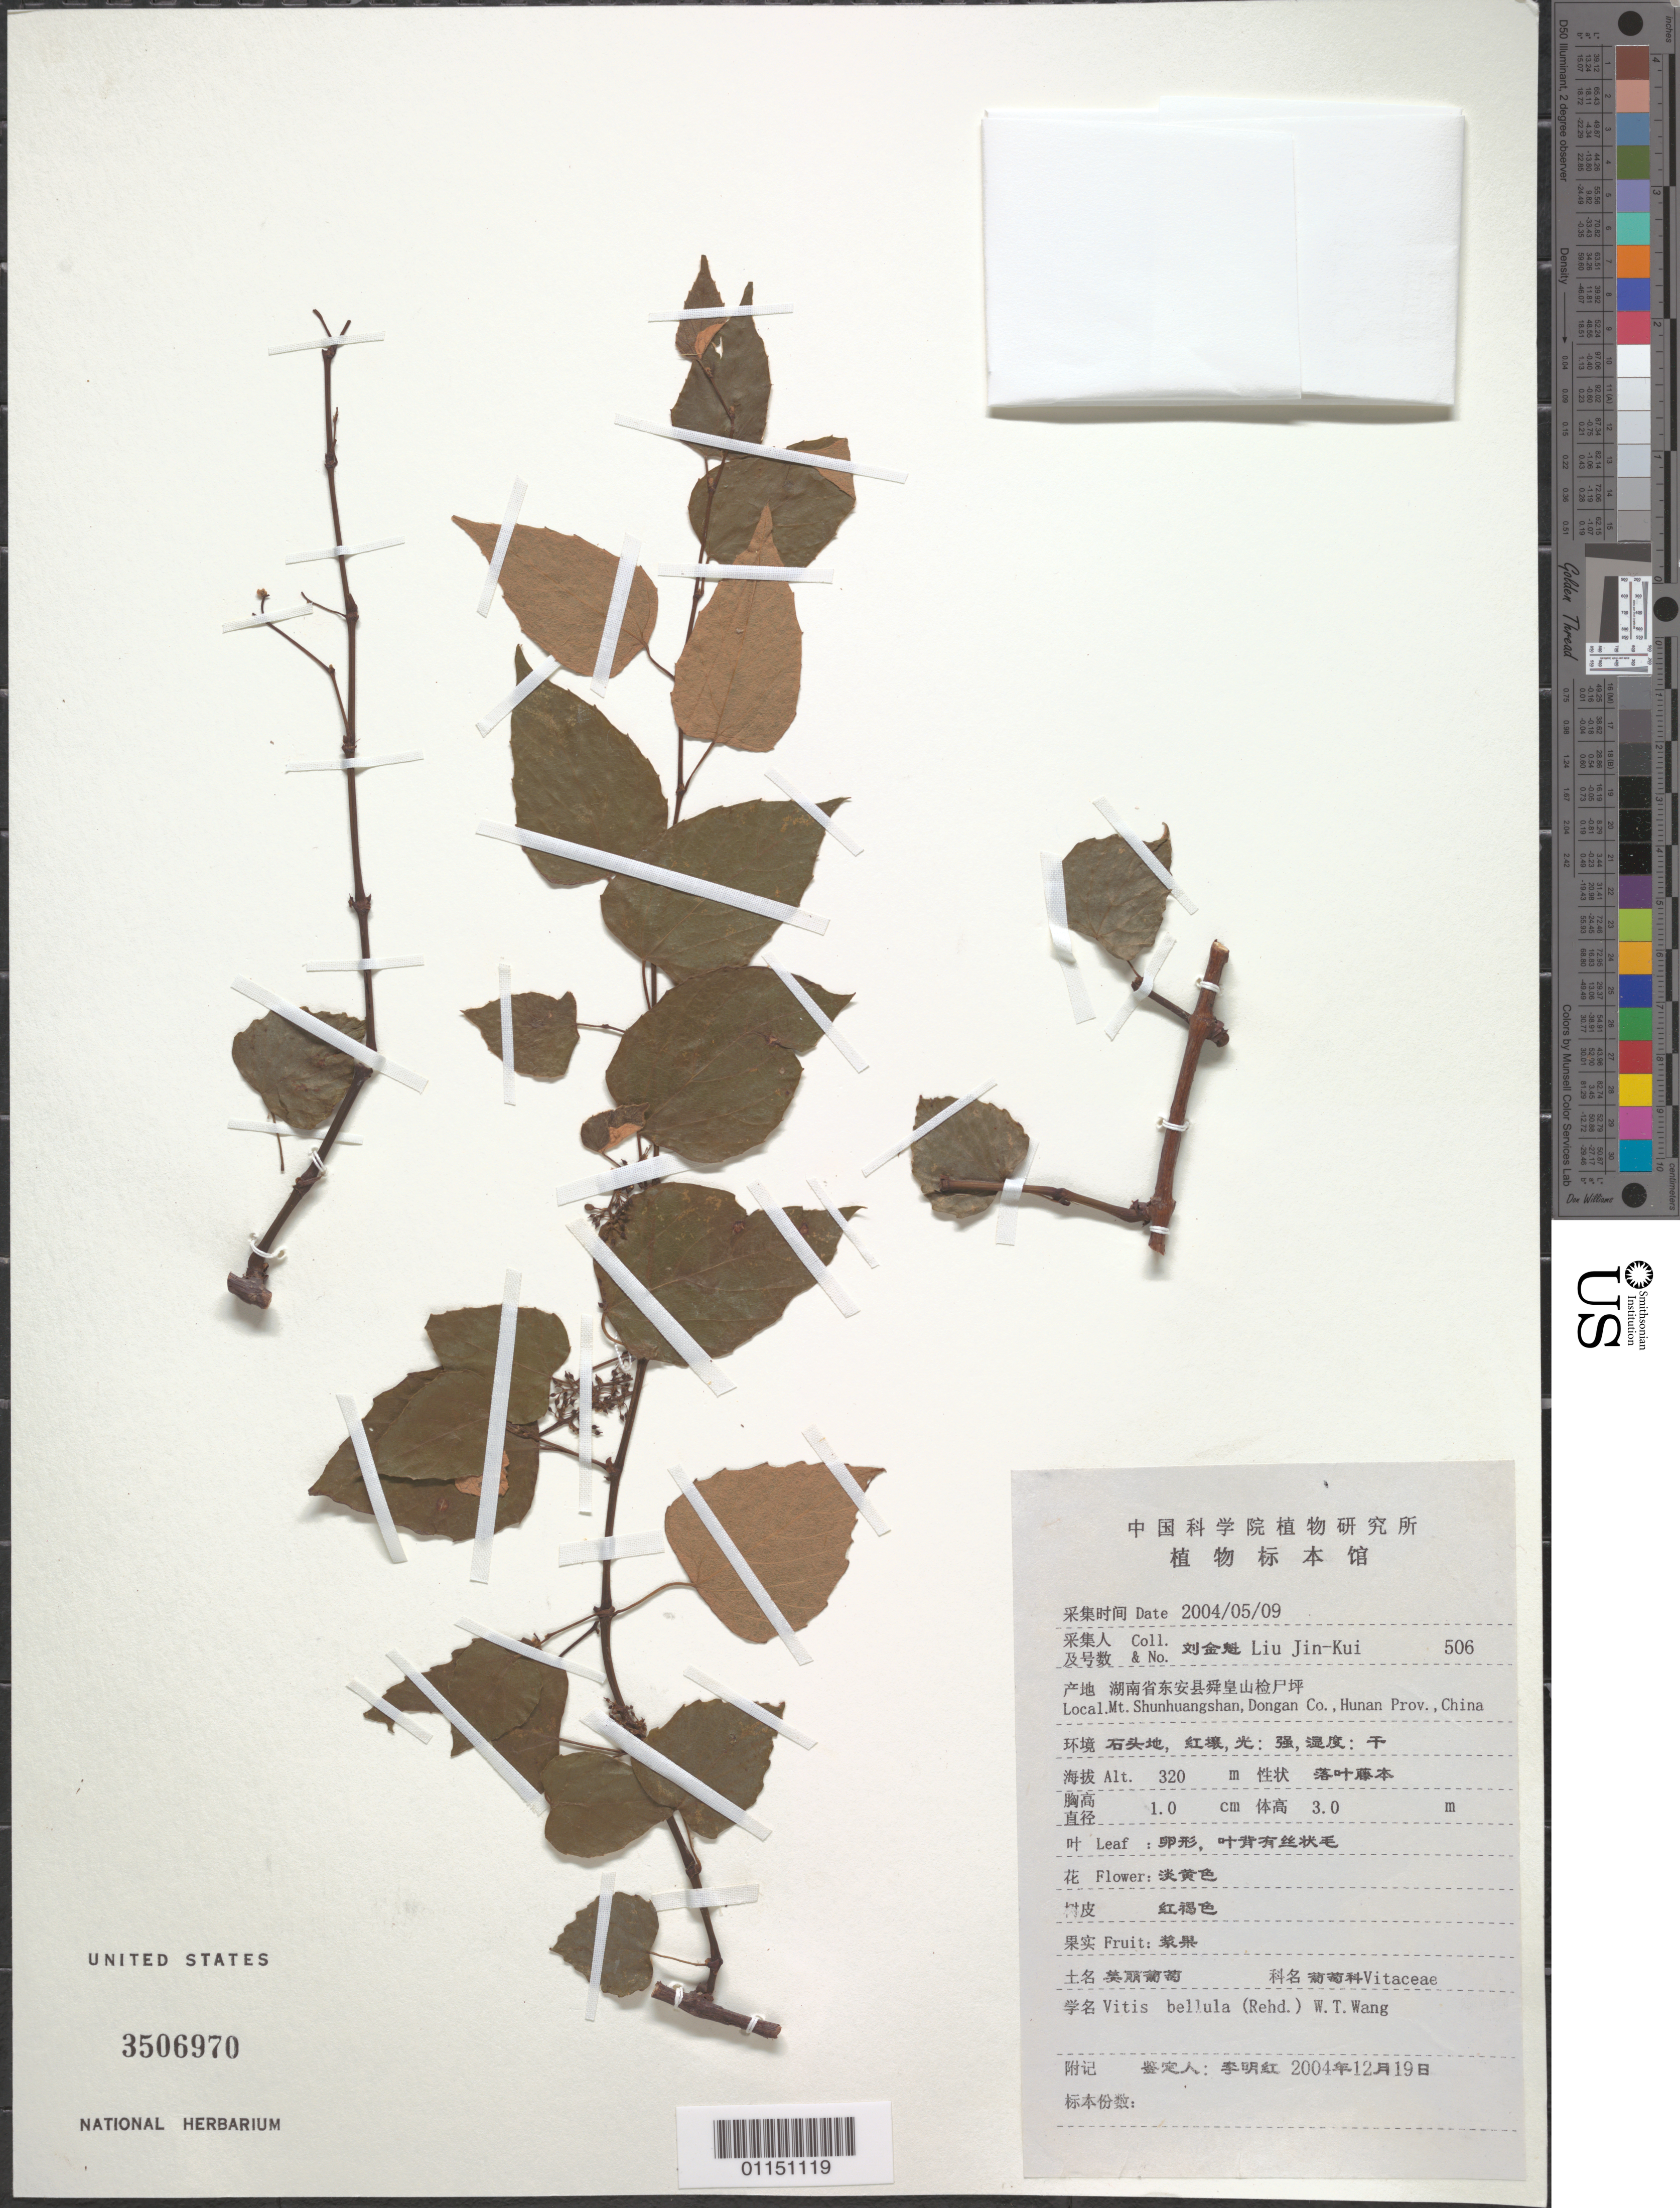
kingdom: Plantae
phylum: Tracheophyta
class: Magnoliopsida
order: Vitales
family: Vitaceae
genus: Vitis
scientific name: Vitis bellula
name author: (Rehder) W.T. Wang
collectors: Liu Jin-Kui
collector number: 506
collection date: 2004-05-09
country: China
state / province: Hunan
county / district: Dongan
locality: Mt Shunhuangshan.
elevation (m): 320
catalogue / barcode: US 3506970